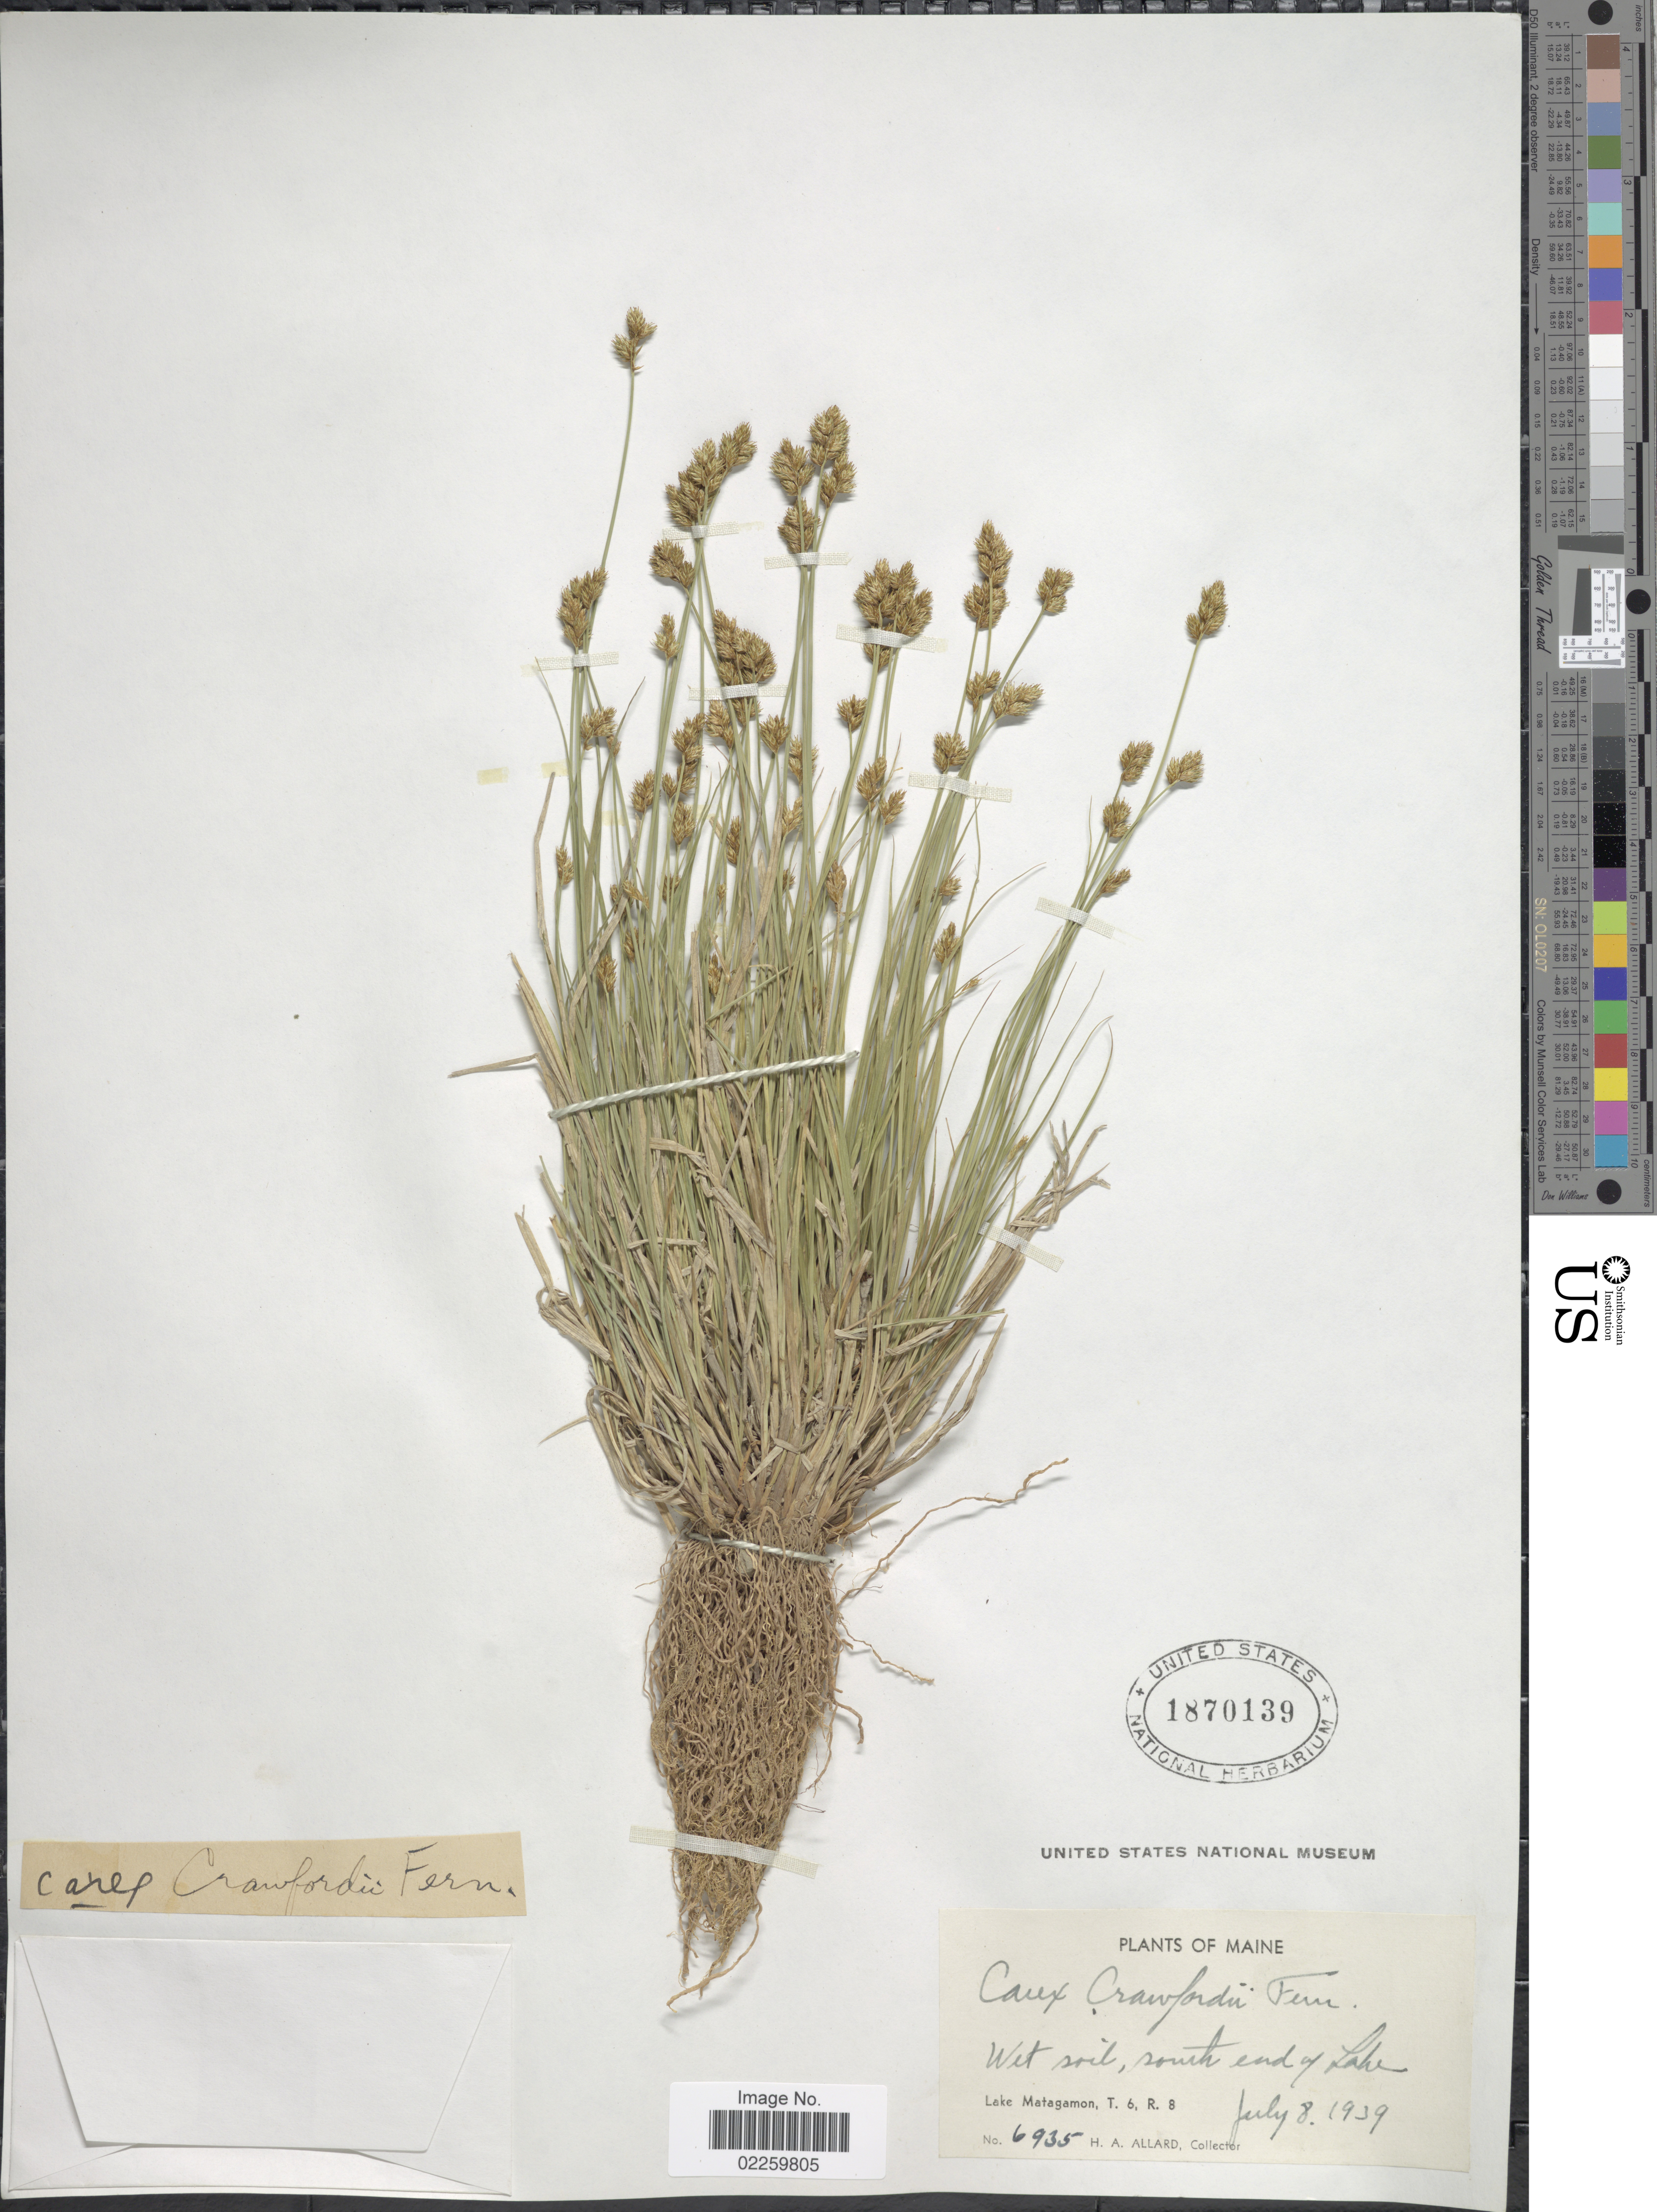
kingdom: Plantae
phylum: Tracheophyta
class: Liliopsida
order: Poales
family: Cyperaceae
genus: Carex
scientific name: Carex crawfordii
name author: Fernald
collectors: H. A. Allard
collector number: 6935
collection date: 1939-07-08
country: United States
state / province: Maine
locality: Wet soil south end of Lake, Lake Matagamon, T. 6, R. 8.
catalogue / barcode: US 1870139